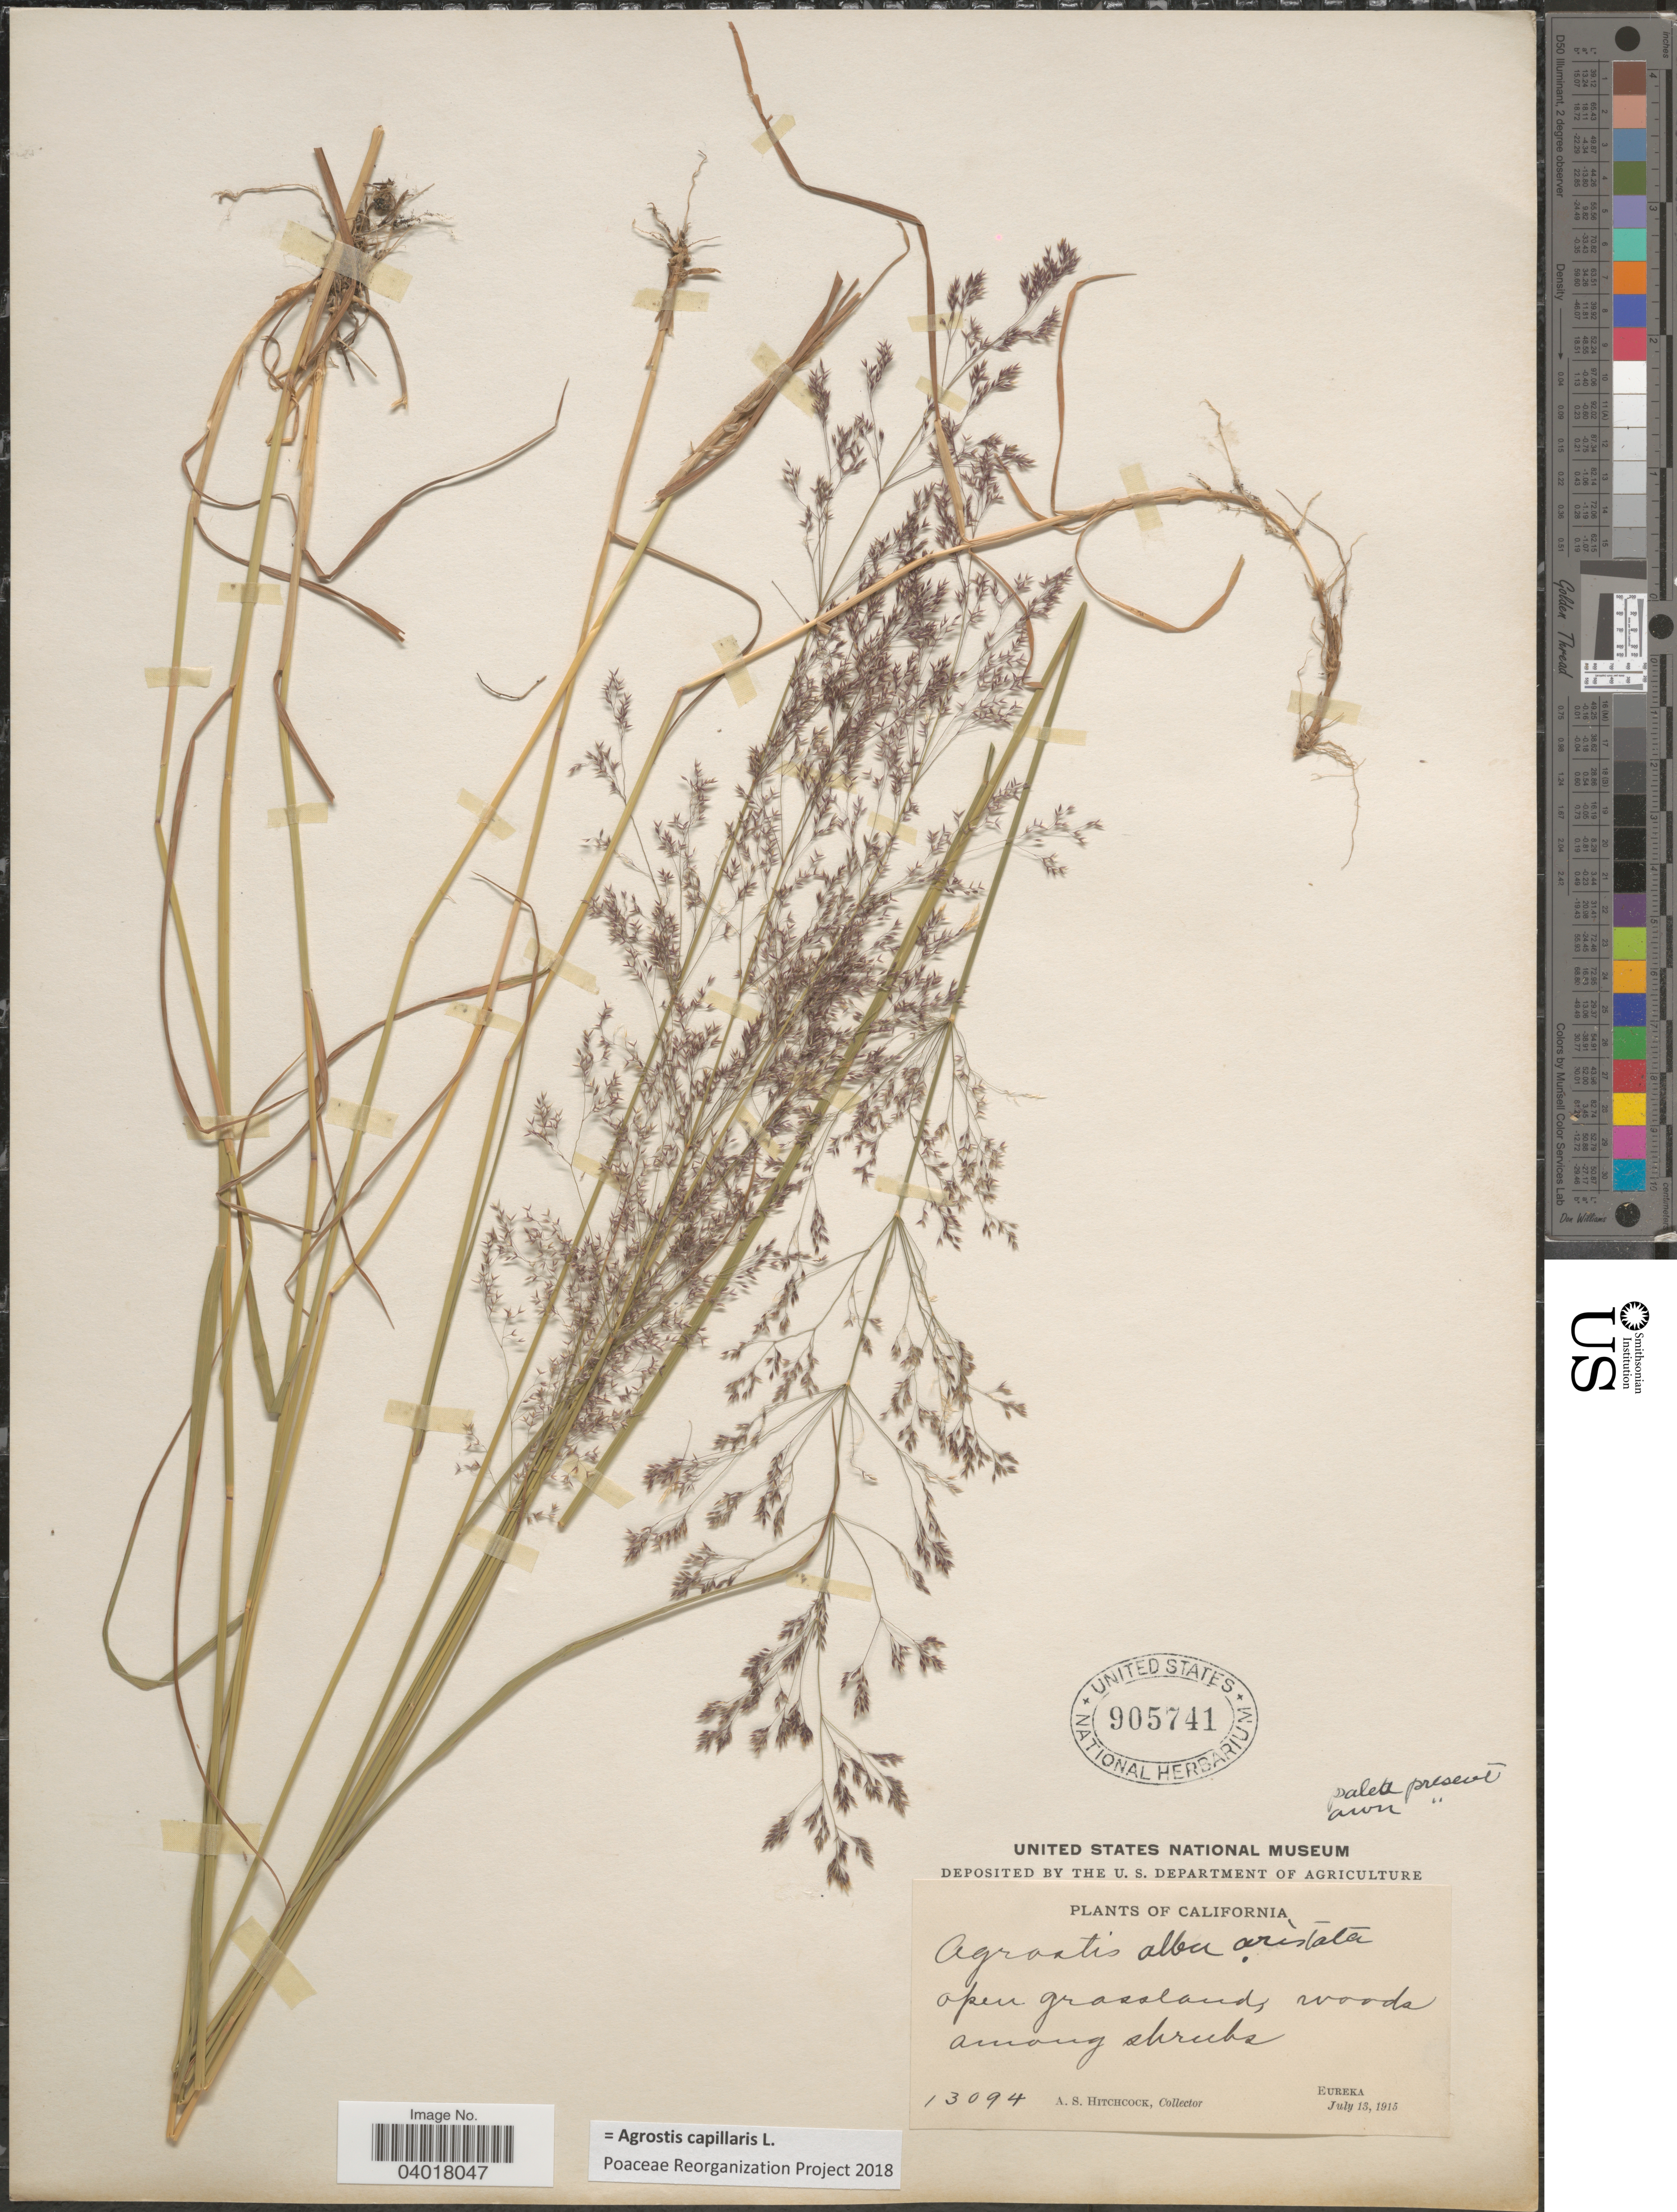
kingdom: Plantae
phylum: Tracheophyta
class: Liliopsida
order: Poales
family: Poaceae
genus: Agrostis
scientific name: Agrostis capillaris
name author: L.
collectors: A. S. Hitchcock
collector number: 13094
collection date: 1915-07-13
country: United States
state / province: California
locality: Open grassland, woods among shrubs. Eureka.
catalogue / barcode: US 905741